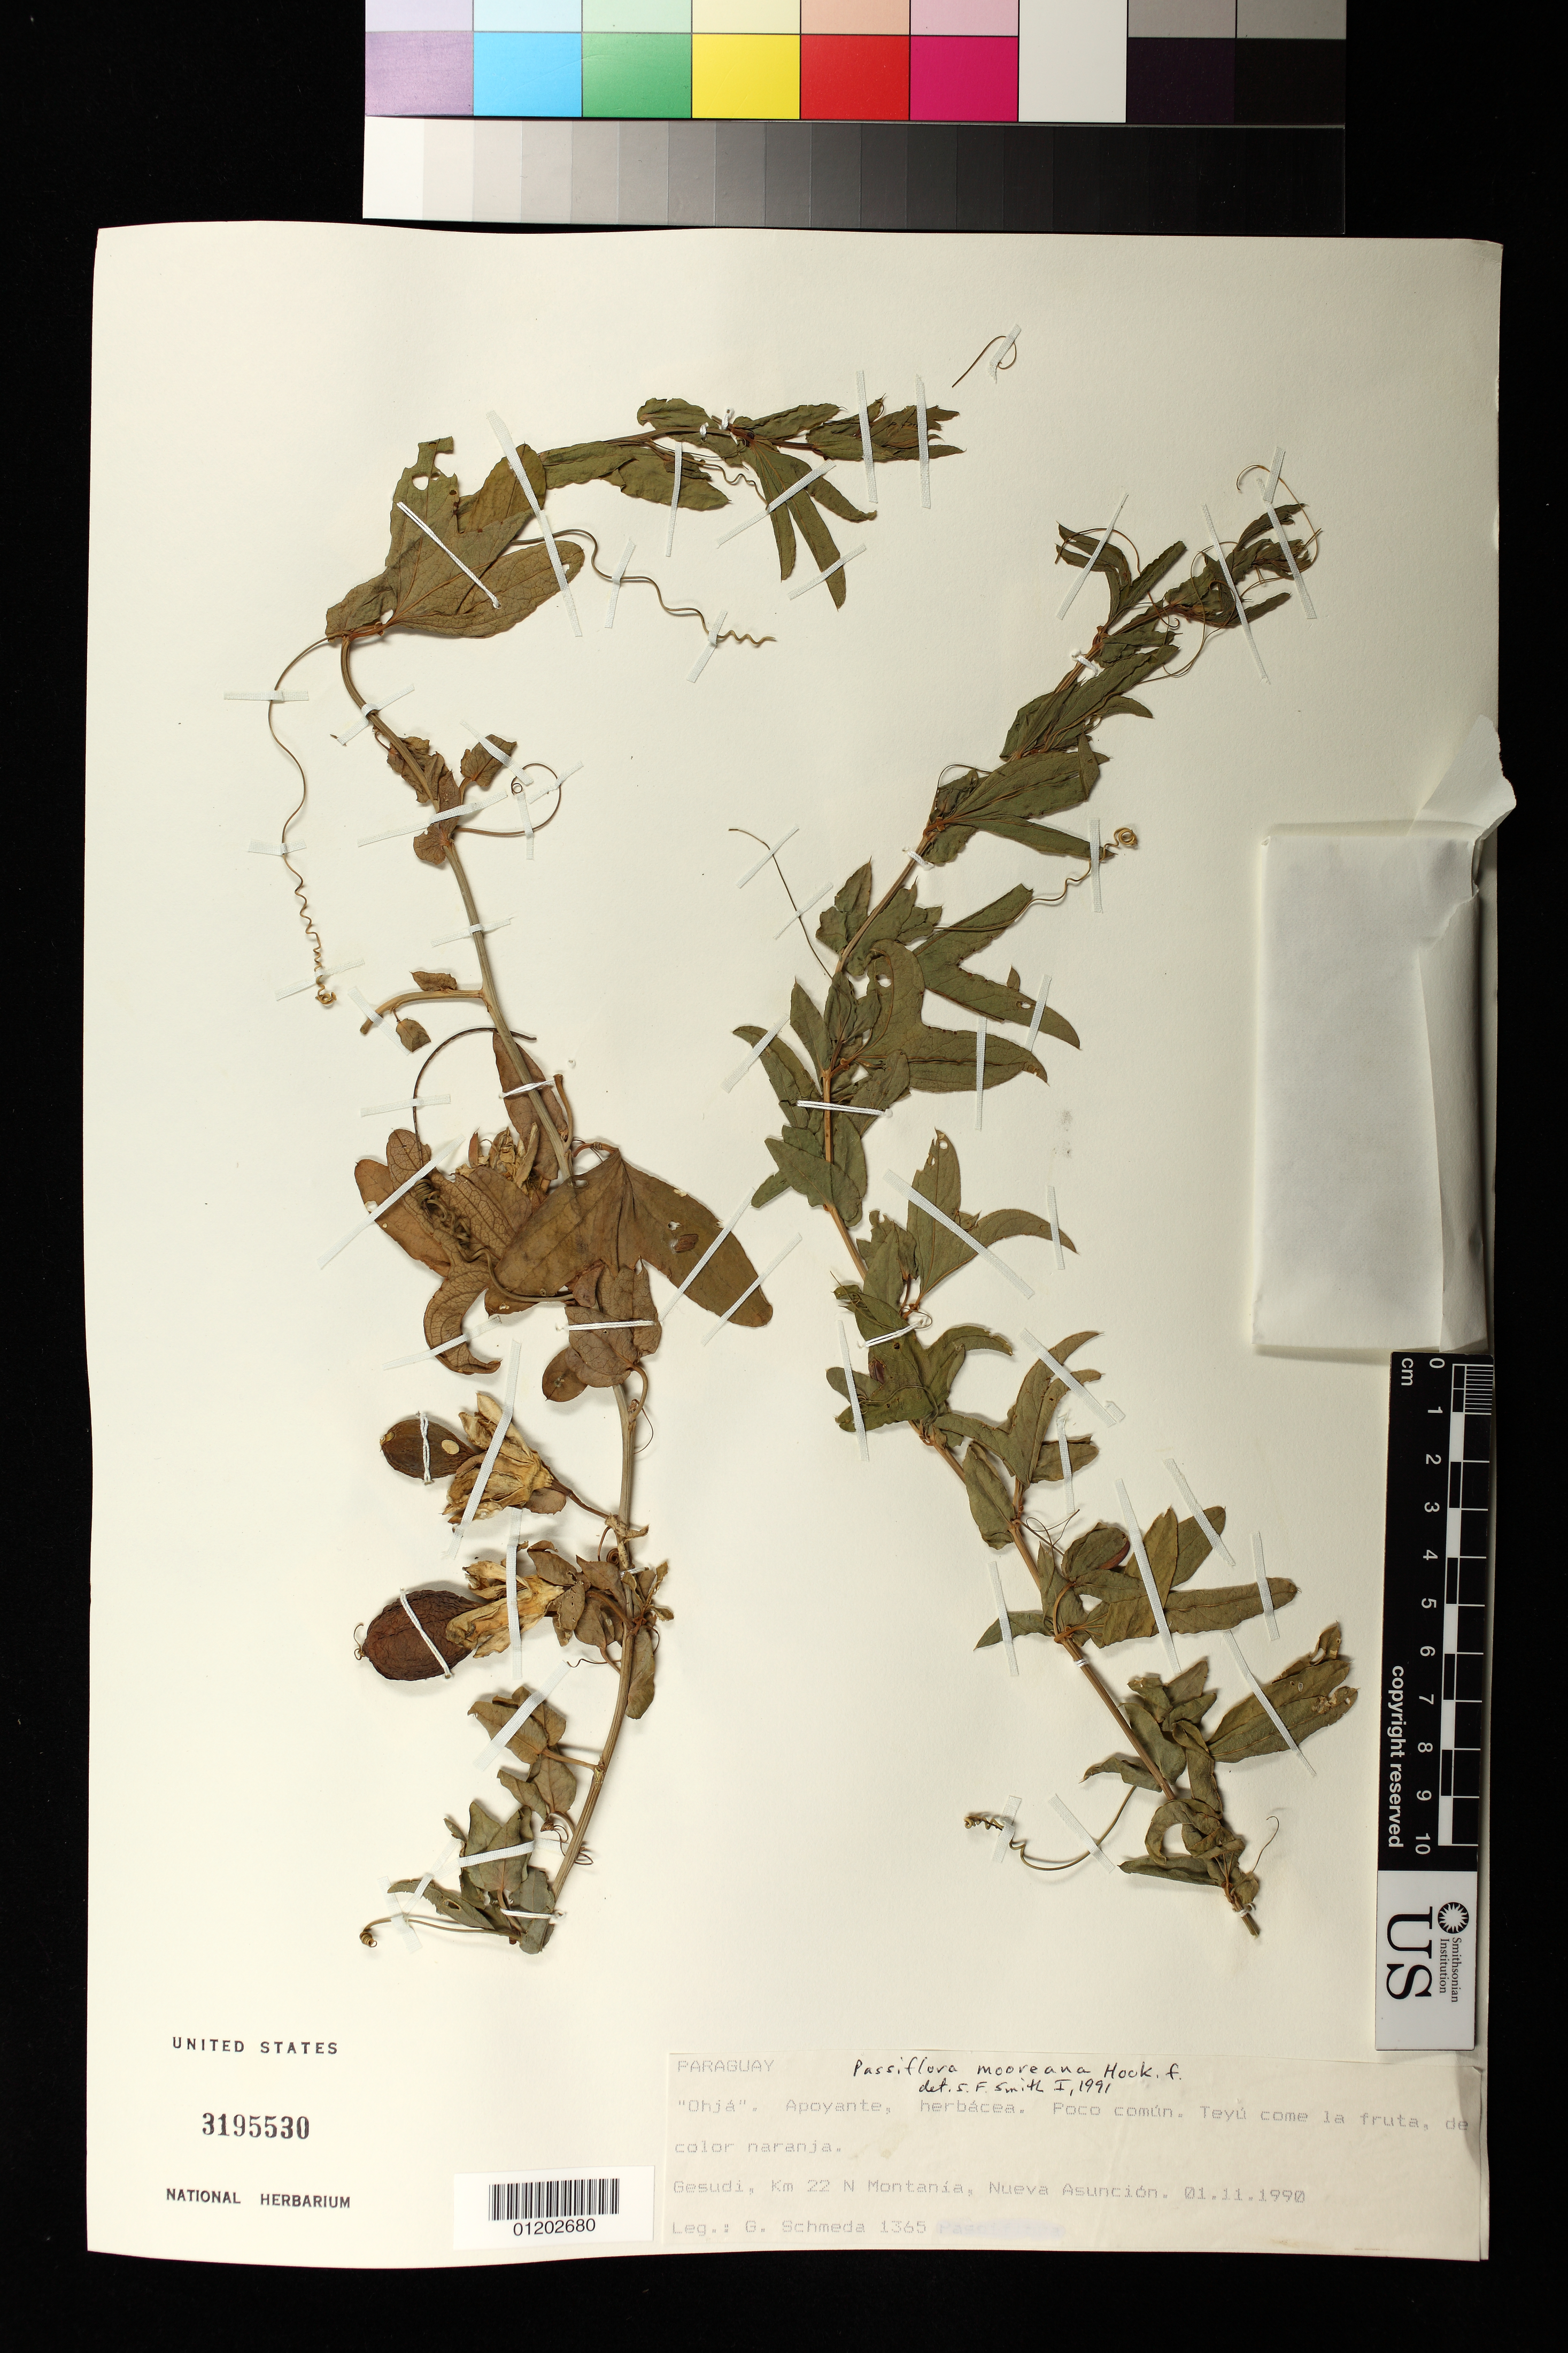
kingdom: Plantae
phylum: Tracheophyta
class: Magnoliopsida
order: Malpighiales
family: Passifloraceae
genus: Passiflora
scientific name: Passiflora mooreana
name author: Hook. f.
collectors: G. Schmeda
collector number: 1365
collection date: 1990-11-01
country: Paraguay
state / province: Boquerón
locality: Gesudi, Km 22 N Montania, Nueva Asunción.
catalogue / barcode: US 3195530